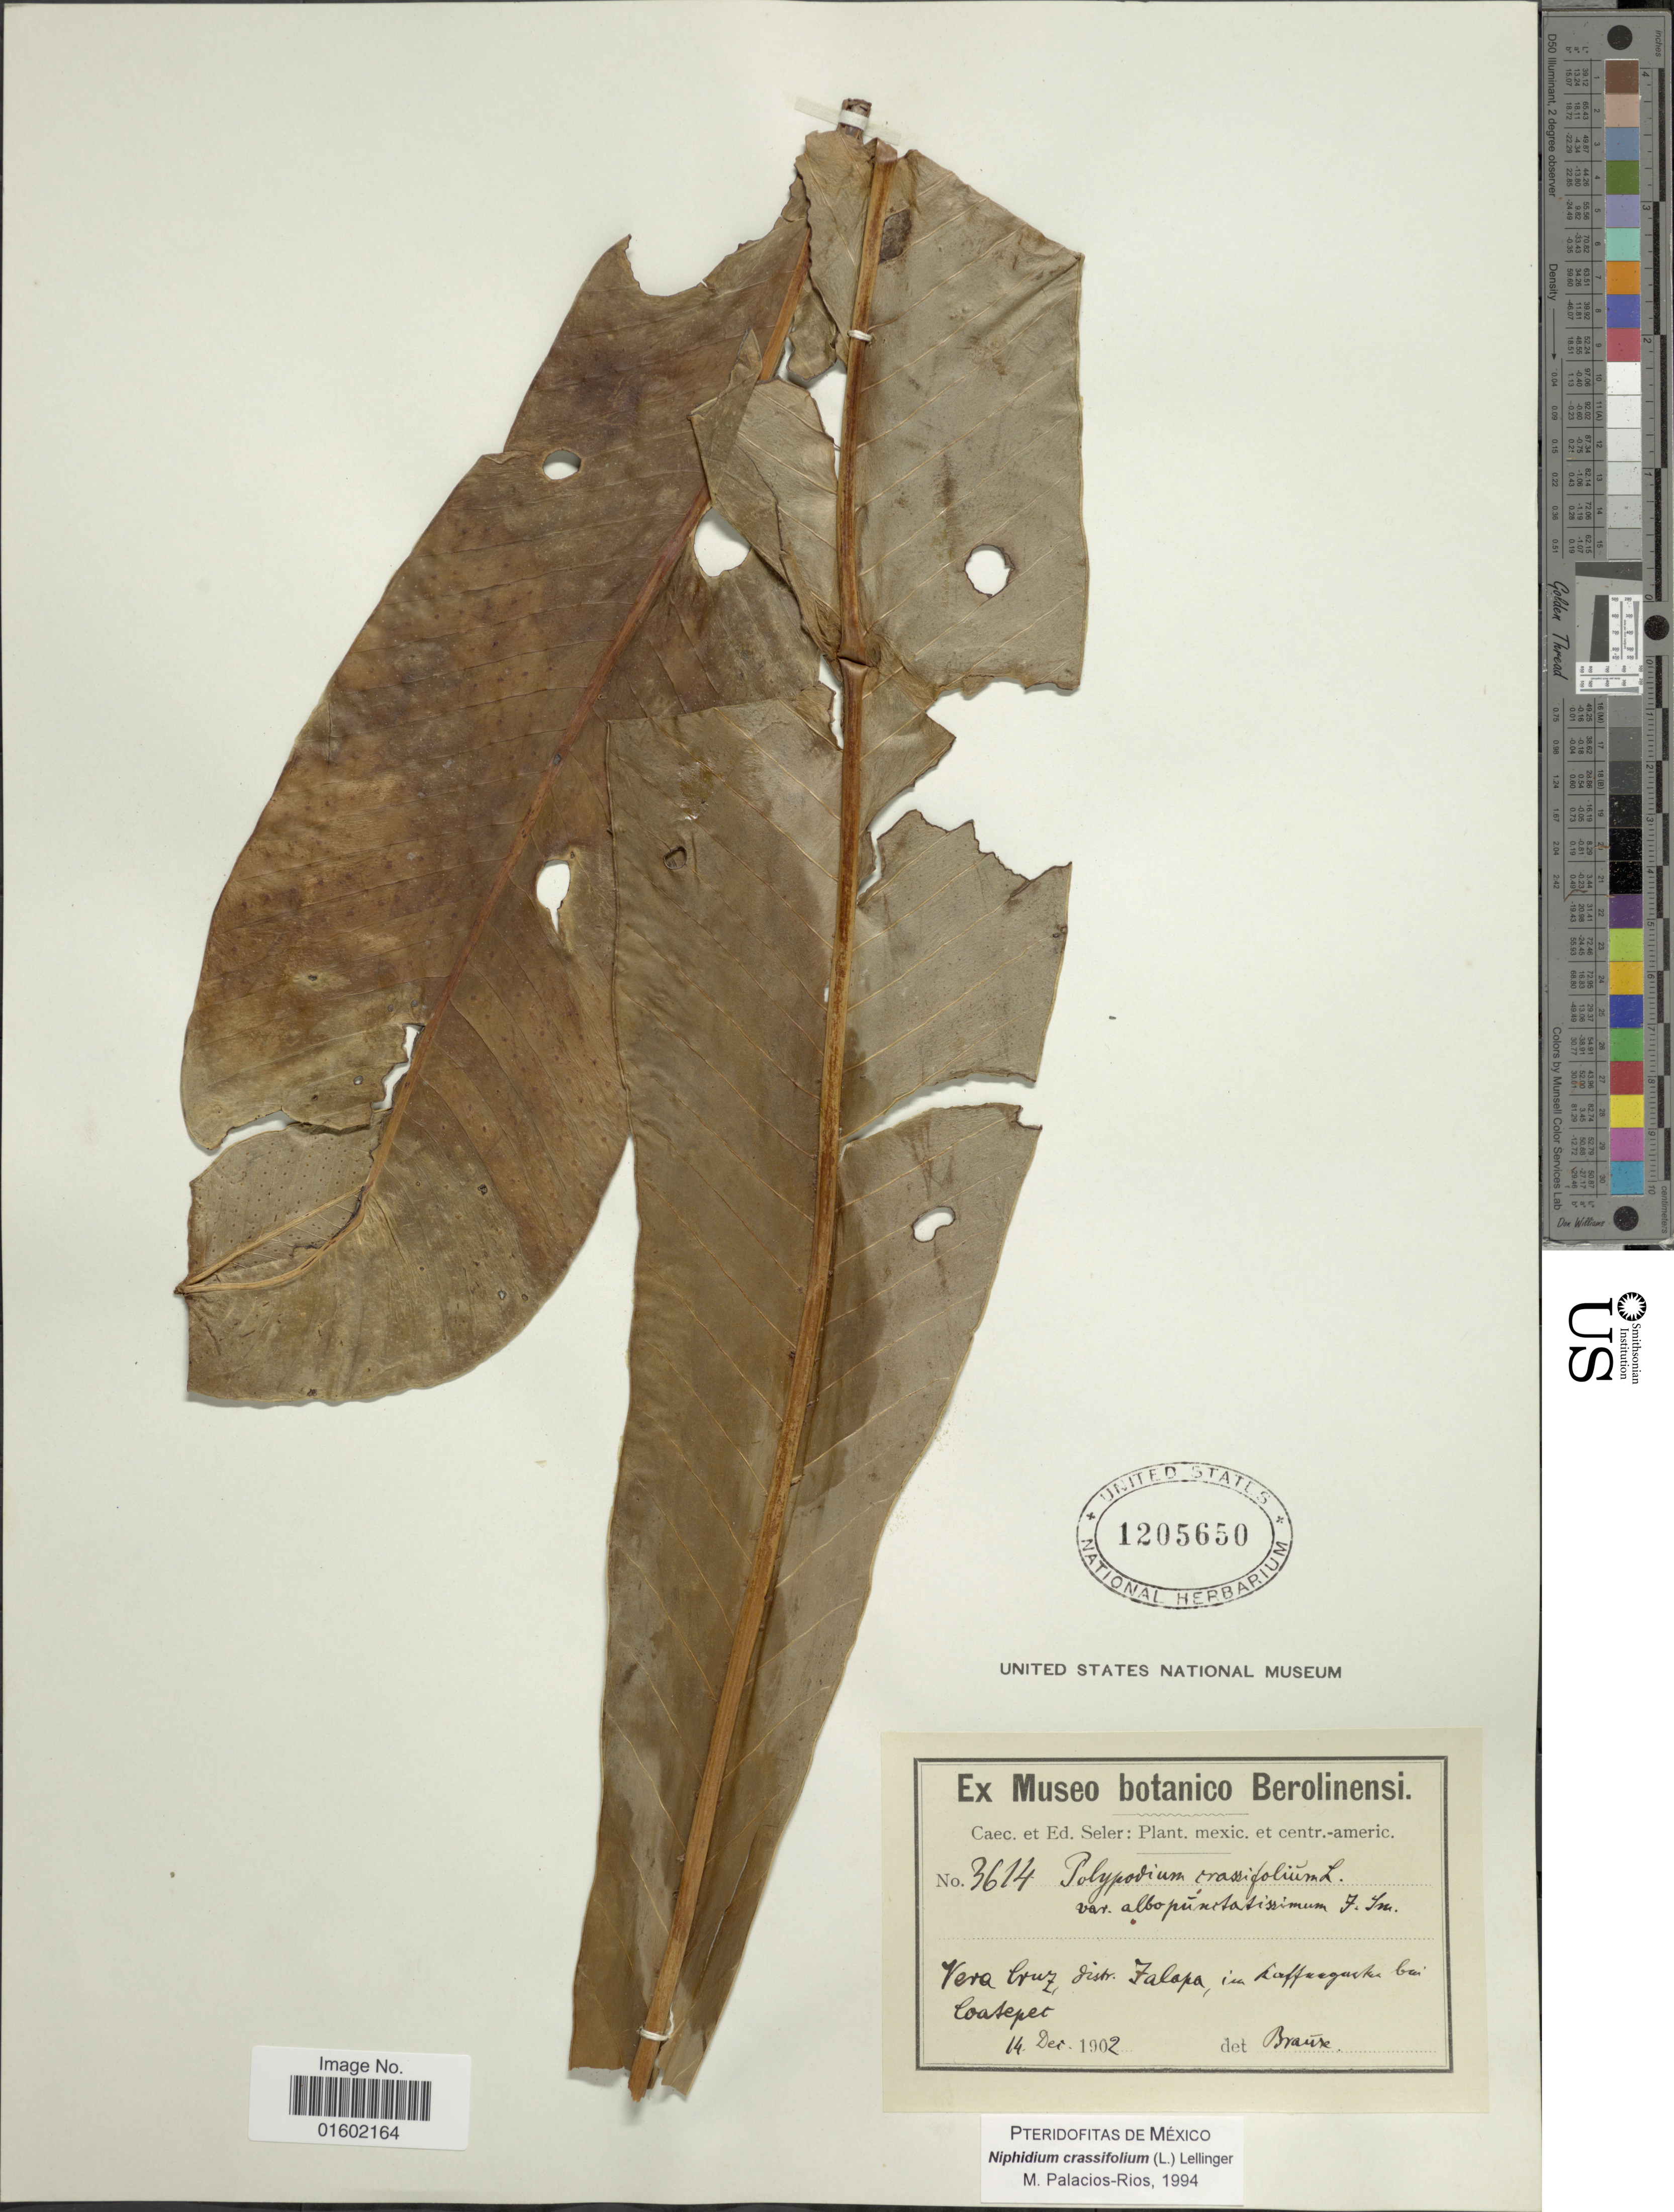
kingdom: Plantae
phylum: Tracheophyta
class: Polypodiopsida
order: Polypodiales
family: Polypodiaceae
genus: Niphidium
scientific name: Niphidium crassifolium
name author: (L.) Lellinger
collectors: C. Seler & E. G. Seler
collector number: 3614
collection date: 1902-12-14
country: Mexico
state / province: Veracruz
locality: Vera Cruz gist Jalapa, in haffregush, coaster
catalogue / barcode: US 1205650